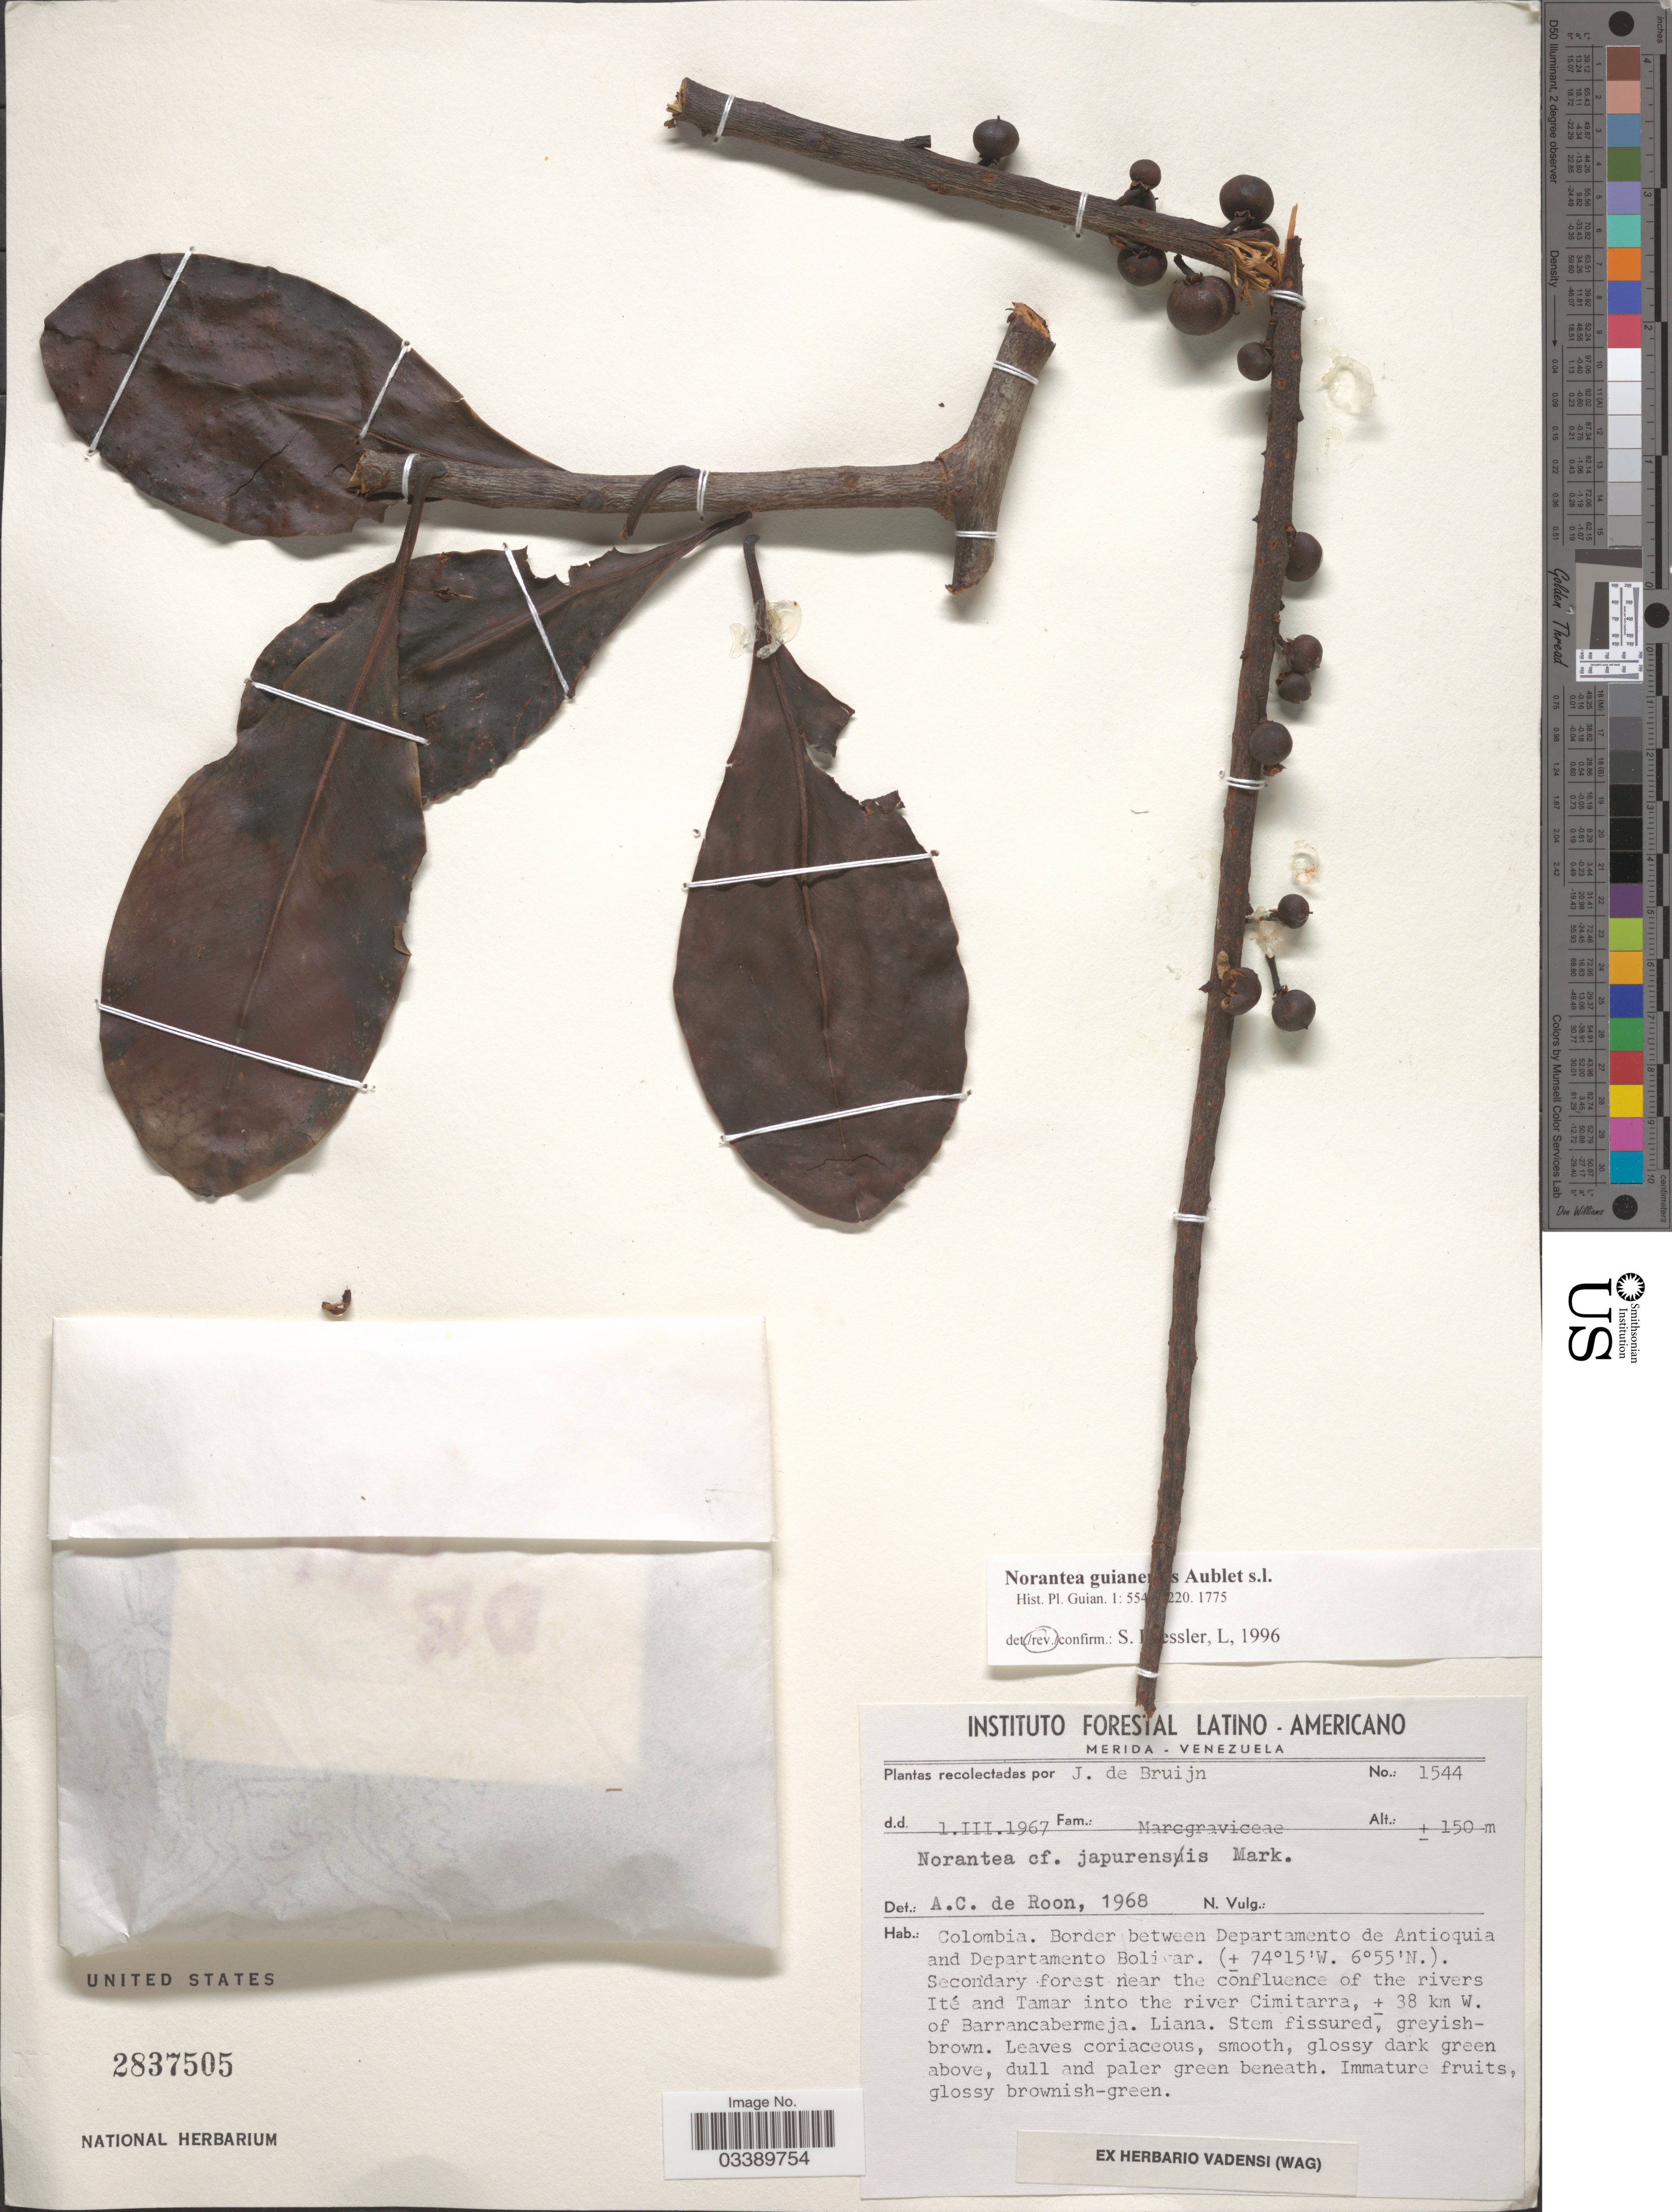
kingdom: Plantae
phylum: Tracheophyta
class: Magnoliopsida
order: Ericales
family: Marcgraviaceae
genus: Norantea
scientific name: Norantea guianensis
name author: Aubl.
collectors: J. Bruijn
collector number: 1544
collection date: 1967-03-01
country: Colombia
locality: Border between Departamento de Antioquia and Departamento Bolivar. Secondary forest near the confluence of the rivers Ité and Tamar into the river Cimitarra, ± 38 km W. of Barrancabermeja.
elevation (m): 150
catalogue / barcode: US 2837505